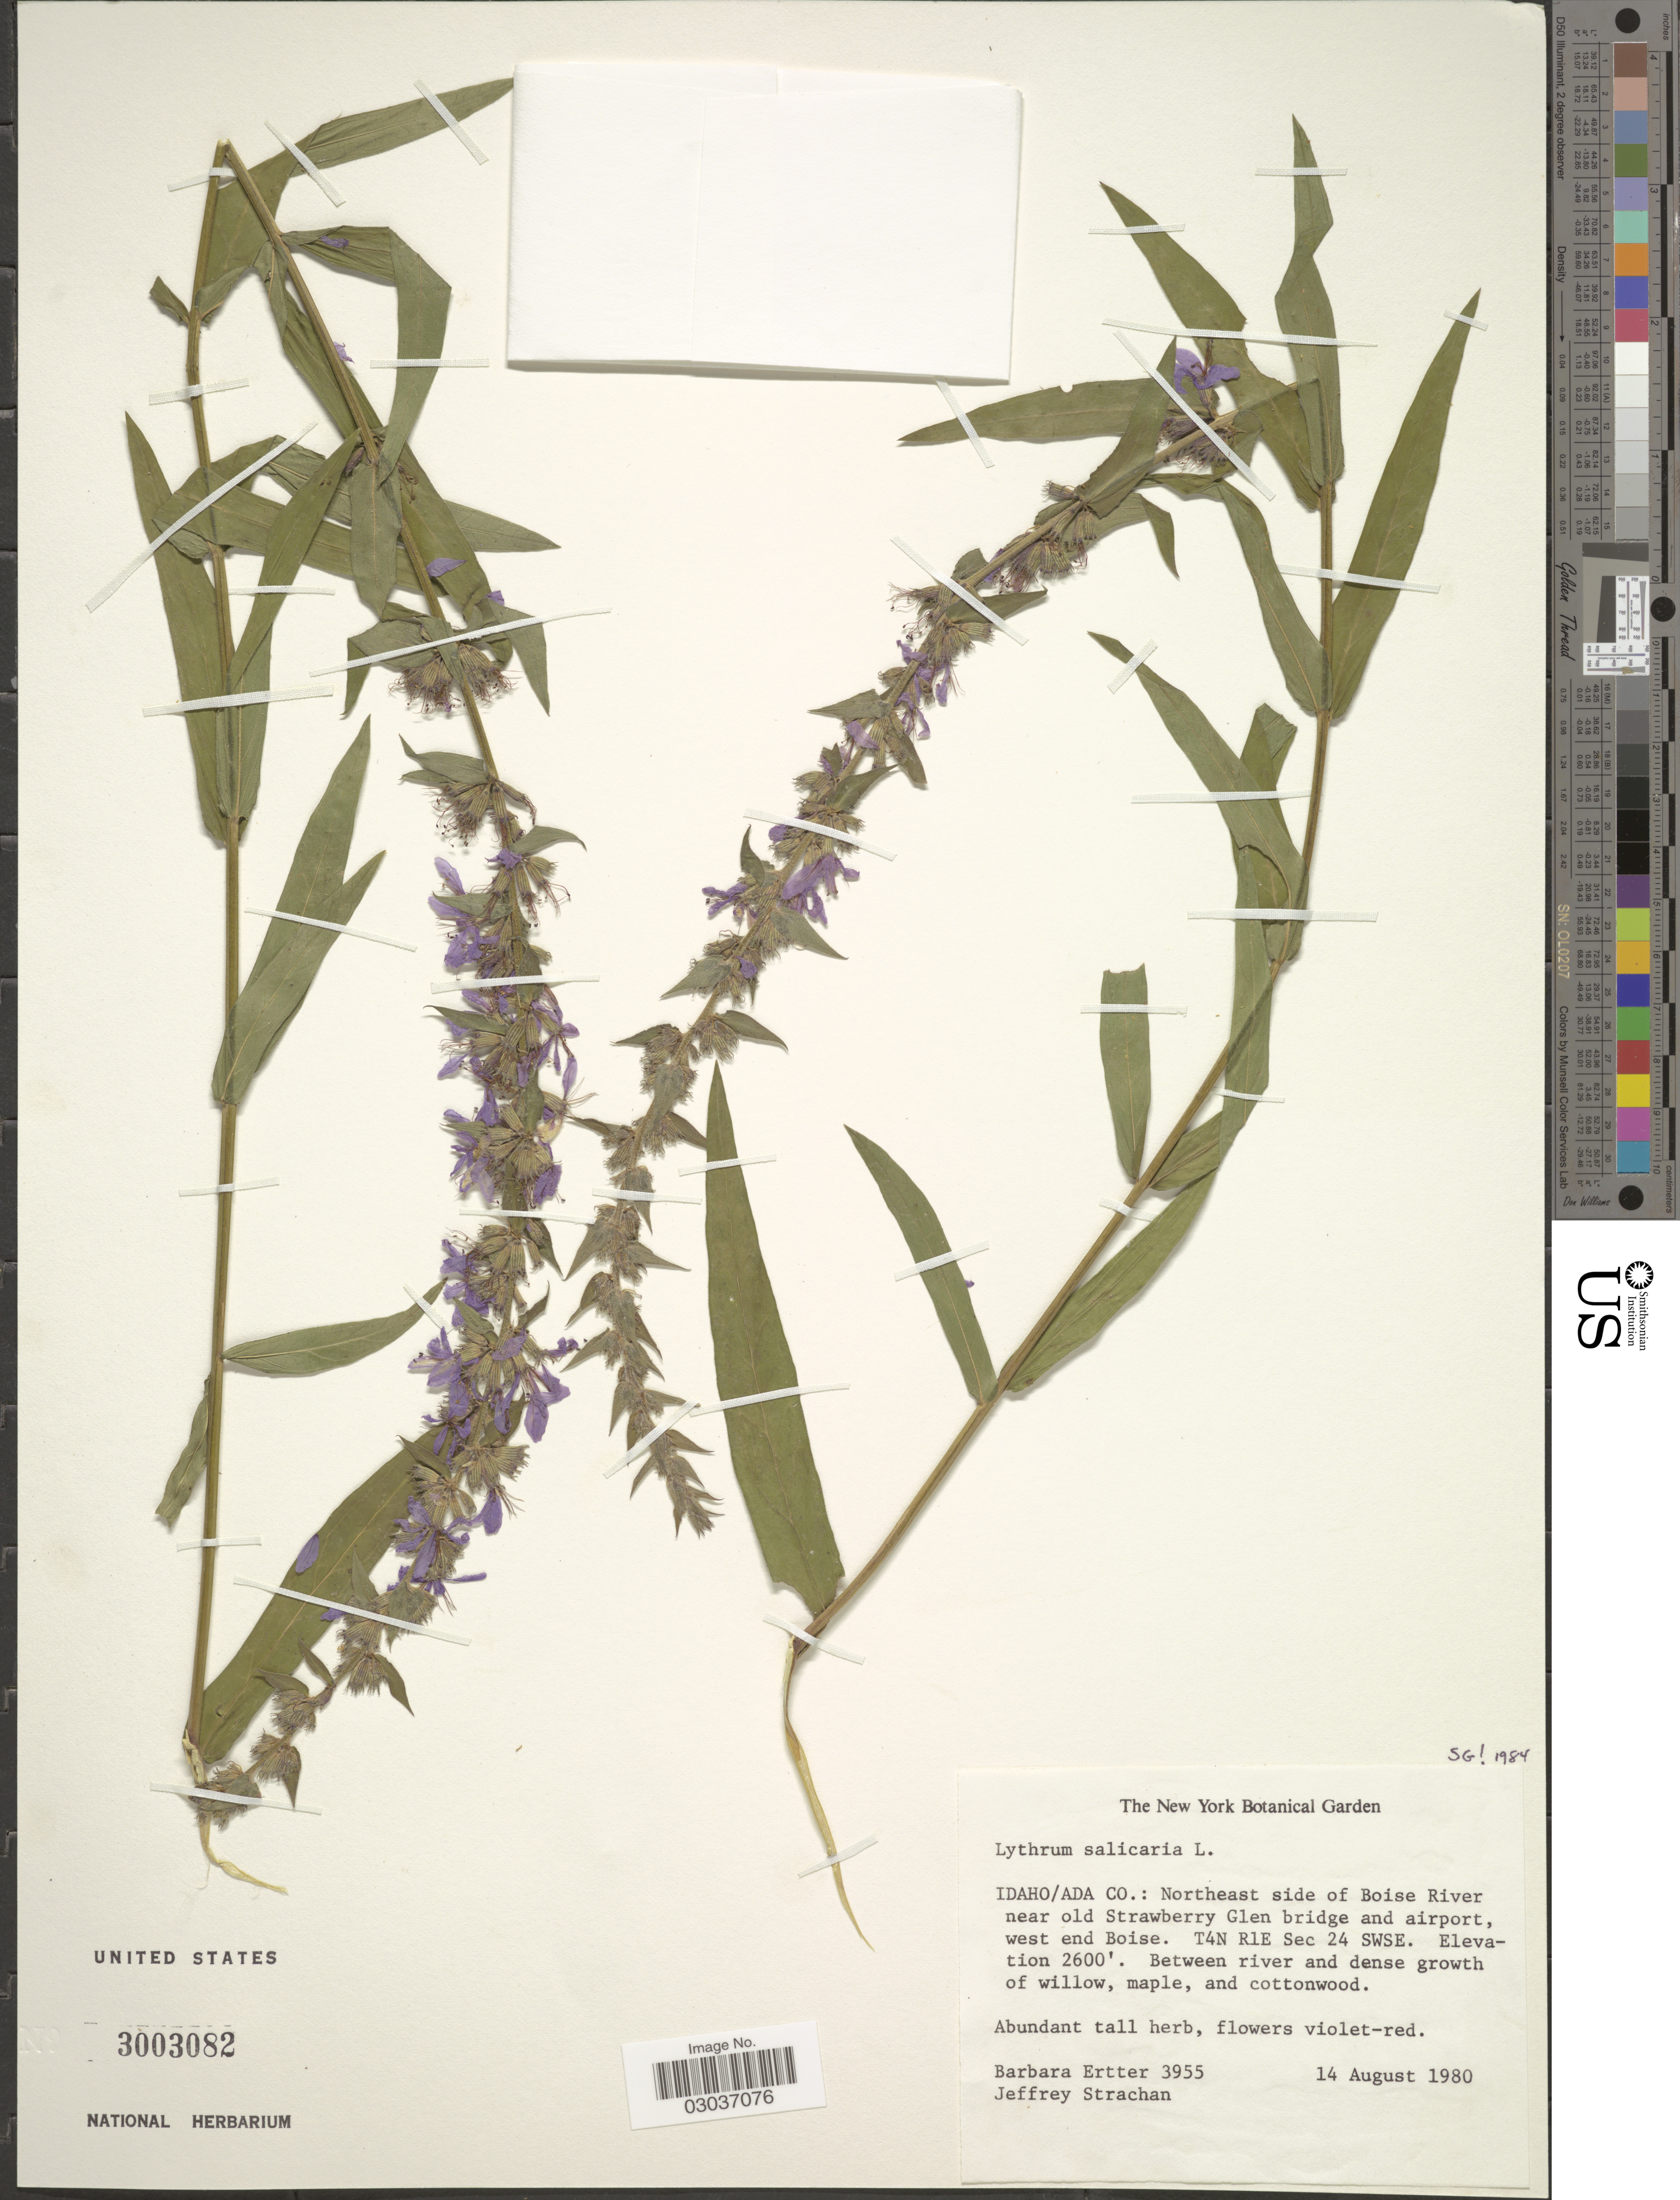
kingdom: Plantae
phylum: Tracheophyta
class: Magnoliopsida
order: Myrtales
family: Lythraceae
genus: Lythrum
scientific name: Lythrum salicaria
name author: L.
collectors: B. Ertter & J. Strachan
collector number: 3955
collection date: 1980-08-14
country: United States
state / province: Idaho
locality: Idaho/Ada Co.: Northeast side of Boise River near old Strawberry Glen bridge and airport, west end Boise, T4N R1E Sec 24 SWSE.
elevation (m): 792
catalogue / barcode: US 3003082